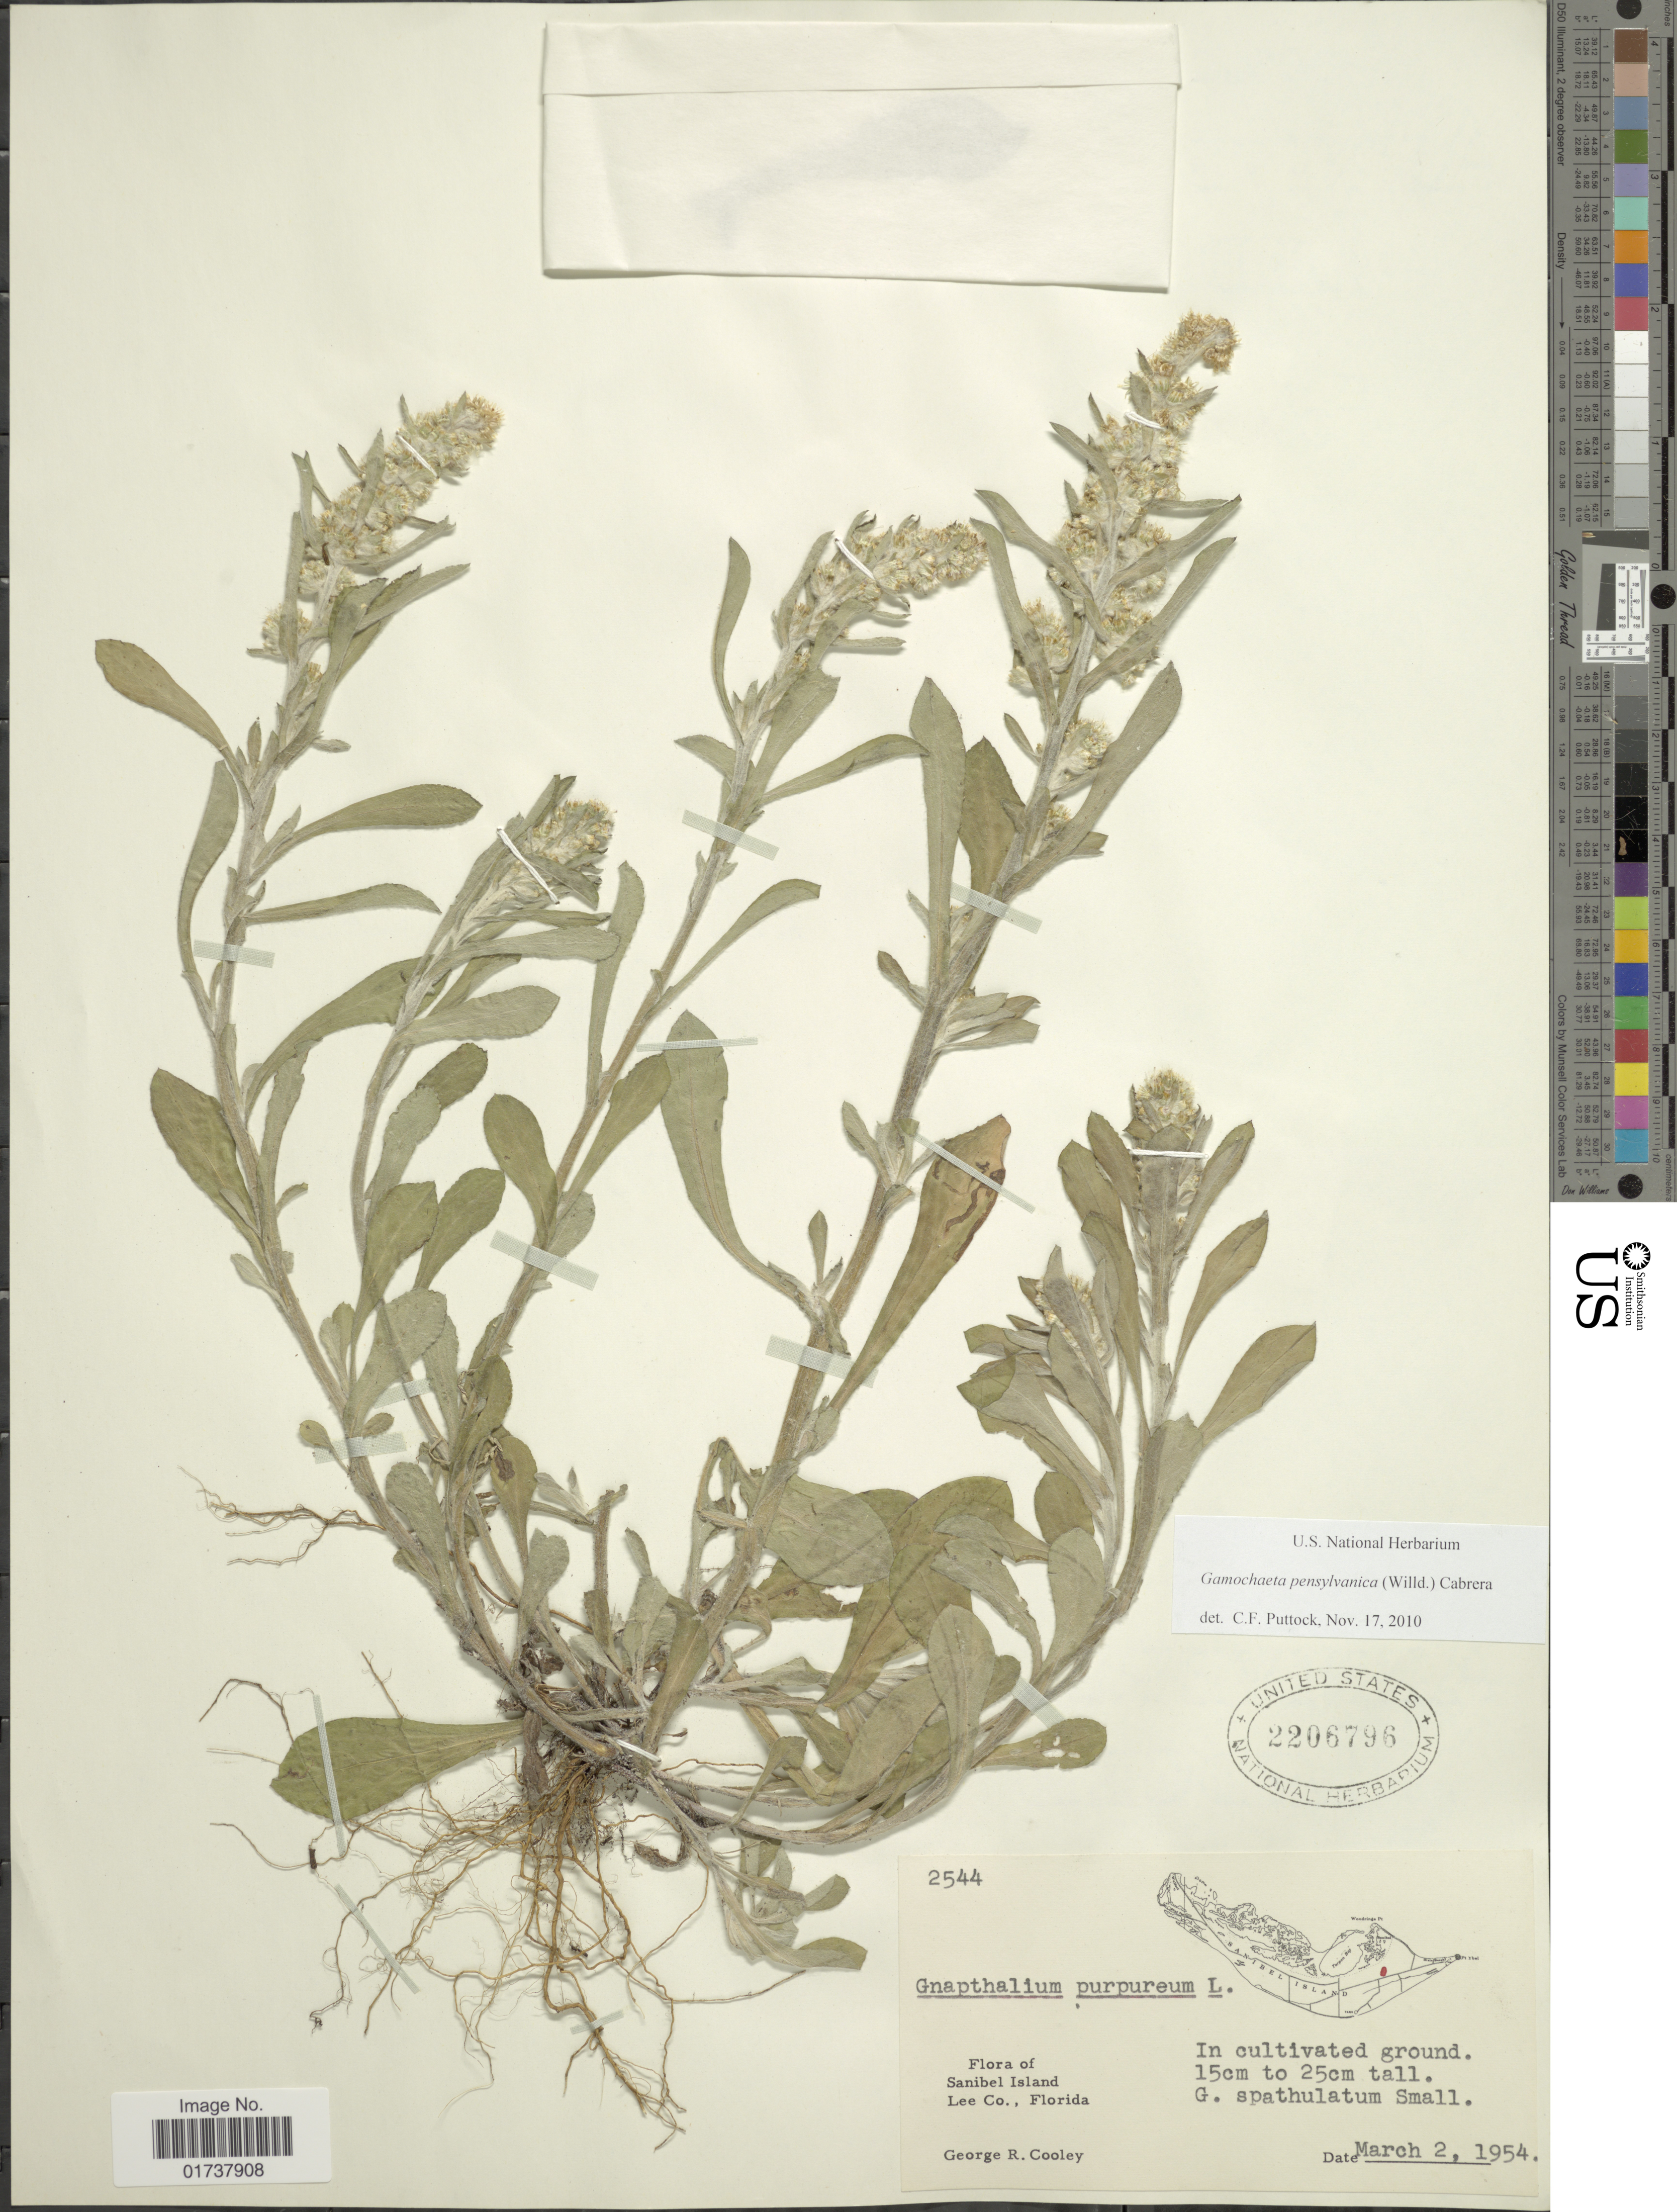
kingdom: Plantae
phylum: Tracheophyta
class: Magnoliopsida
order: Asterales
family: Asteraceae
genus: Gamochaeta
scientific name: Gamochaeta pensylvanica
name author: (Willd.) Cabrera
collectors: G. R. Cooley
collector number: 2544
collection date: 1954-03-02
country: United States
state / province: Florida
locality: Sanibel Island, Lee Co.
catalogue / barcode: US 2206796